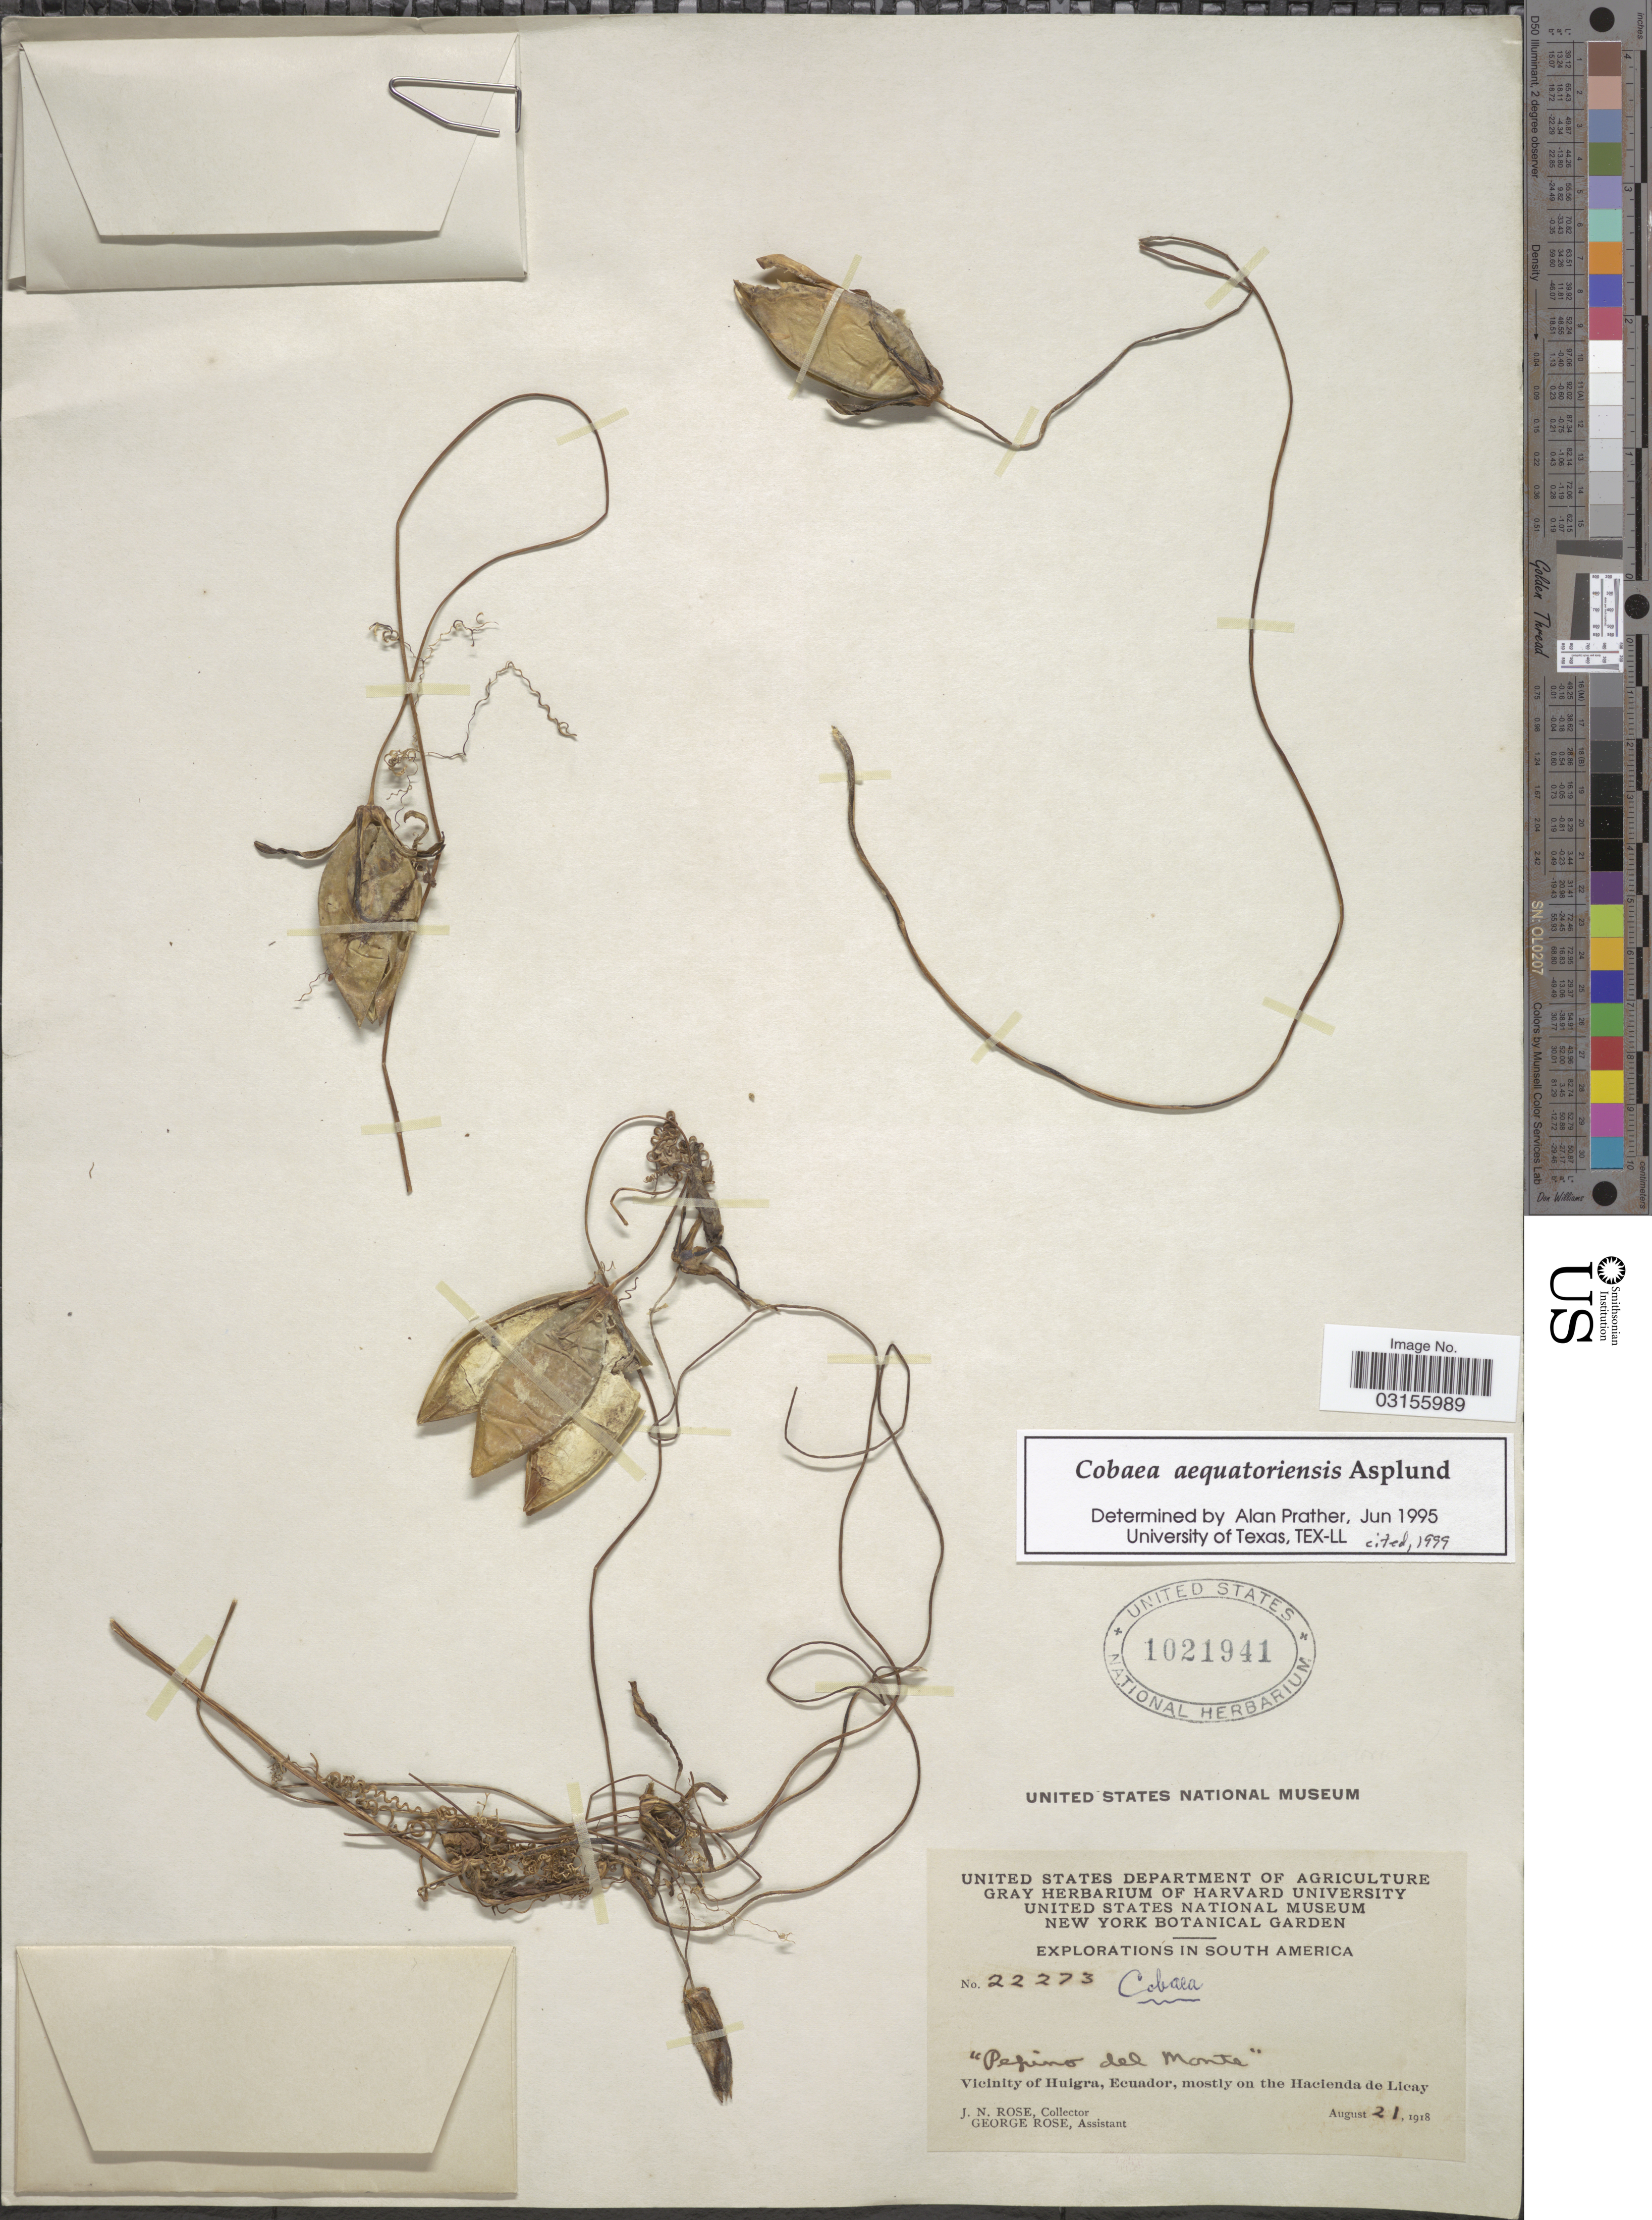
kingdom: Plantae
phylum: Tracheophyta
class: Magnoliopsida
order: Ericales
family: Polemoniaceae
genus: Cobaea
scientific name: Cobaea aequatoriensis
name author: Aspl.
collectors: J. N. Rose & G. Rose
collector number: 22273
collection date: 1918-08-21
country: Ecuador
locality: Vicinity of Huigra, mostly on the Hacienda de Licay. "Pepino del Monte".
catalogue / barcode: US 1021941